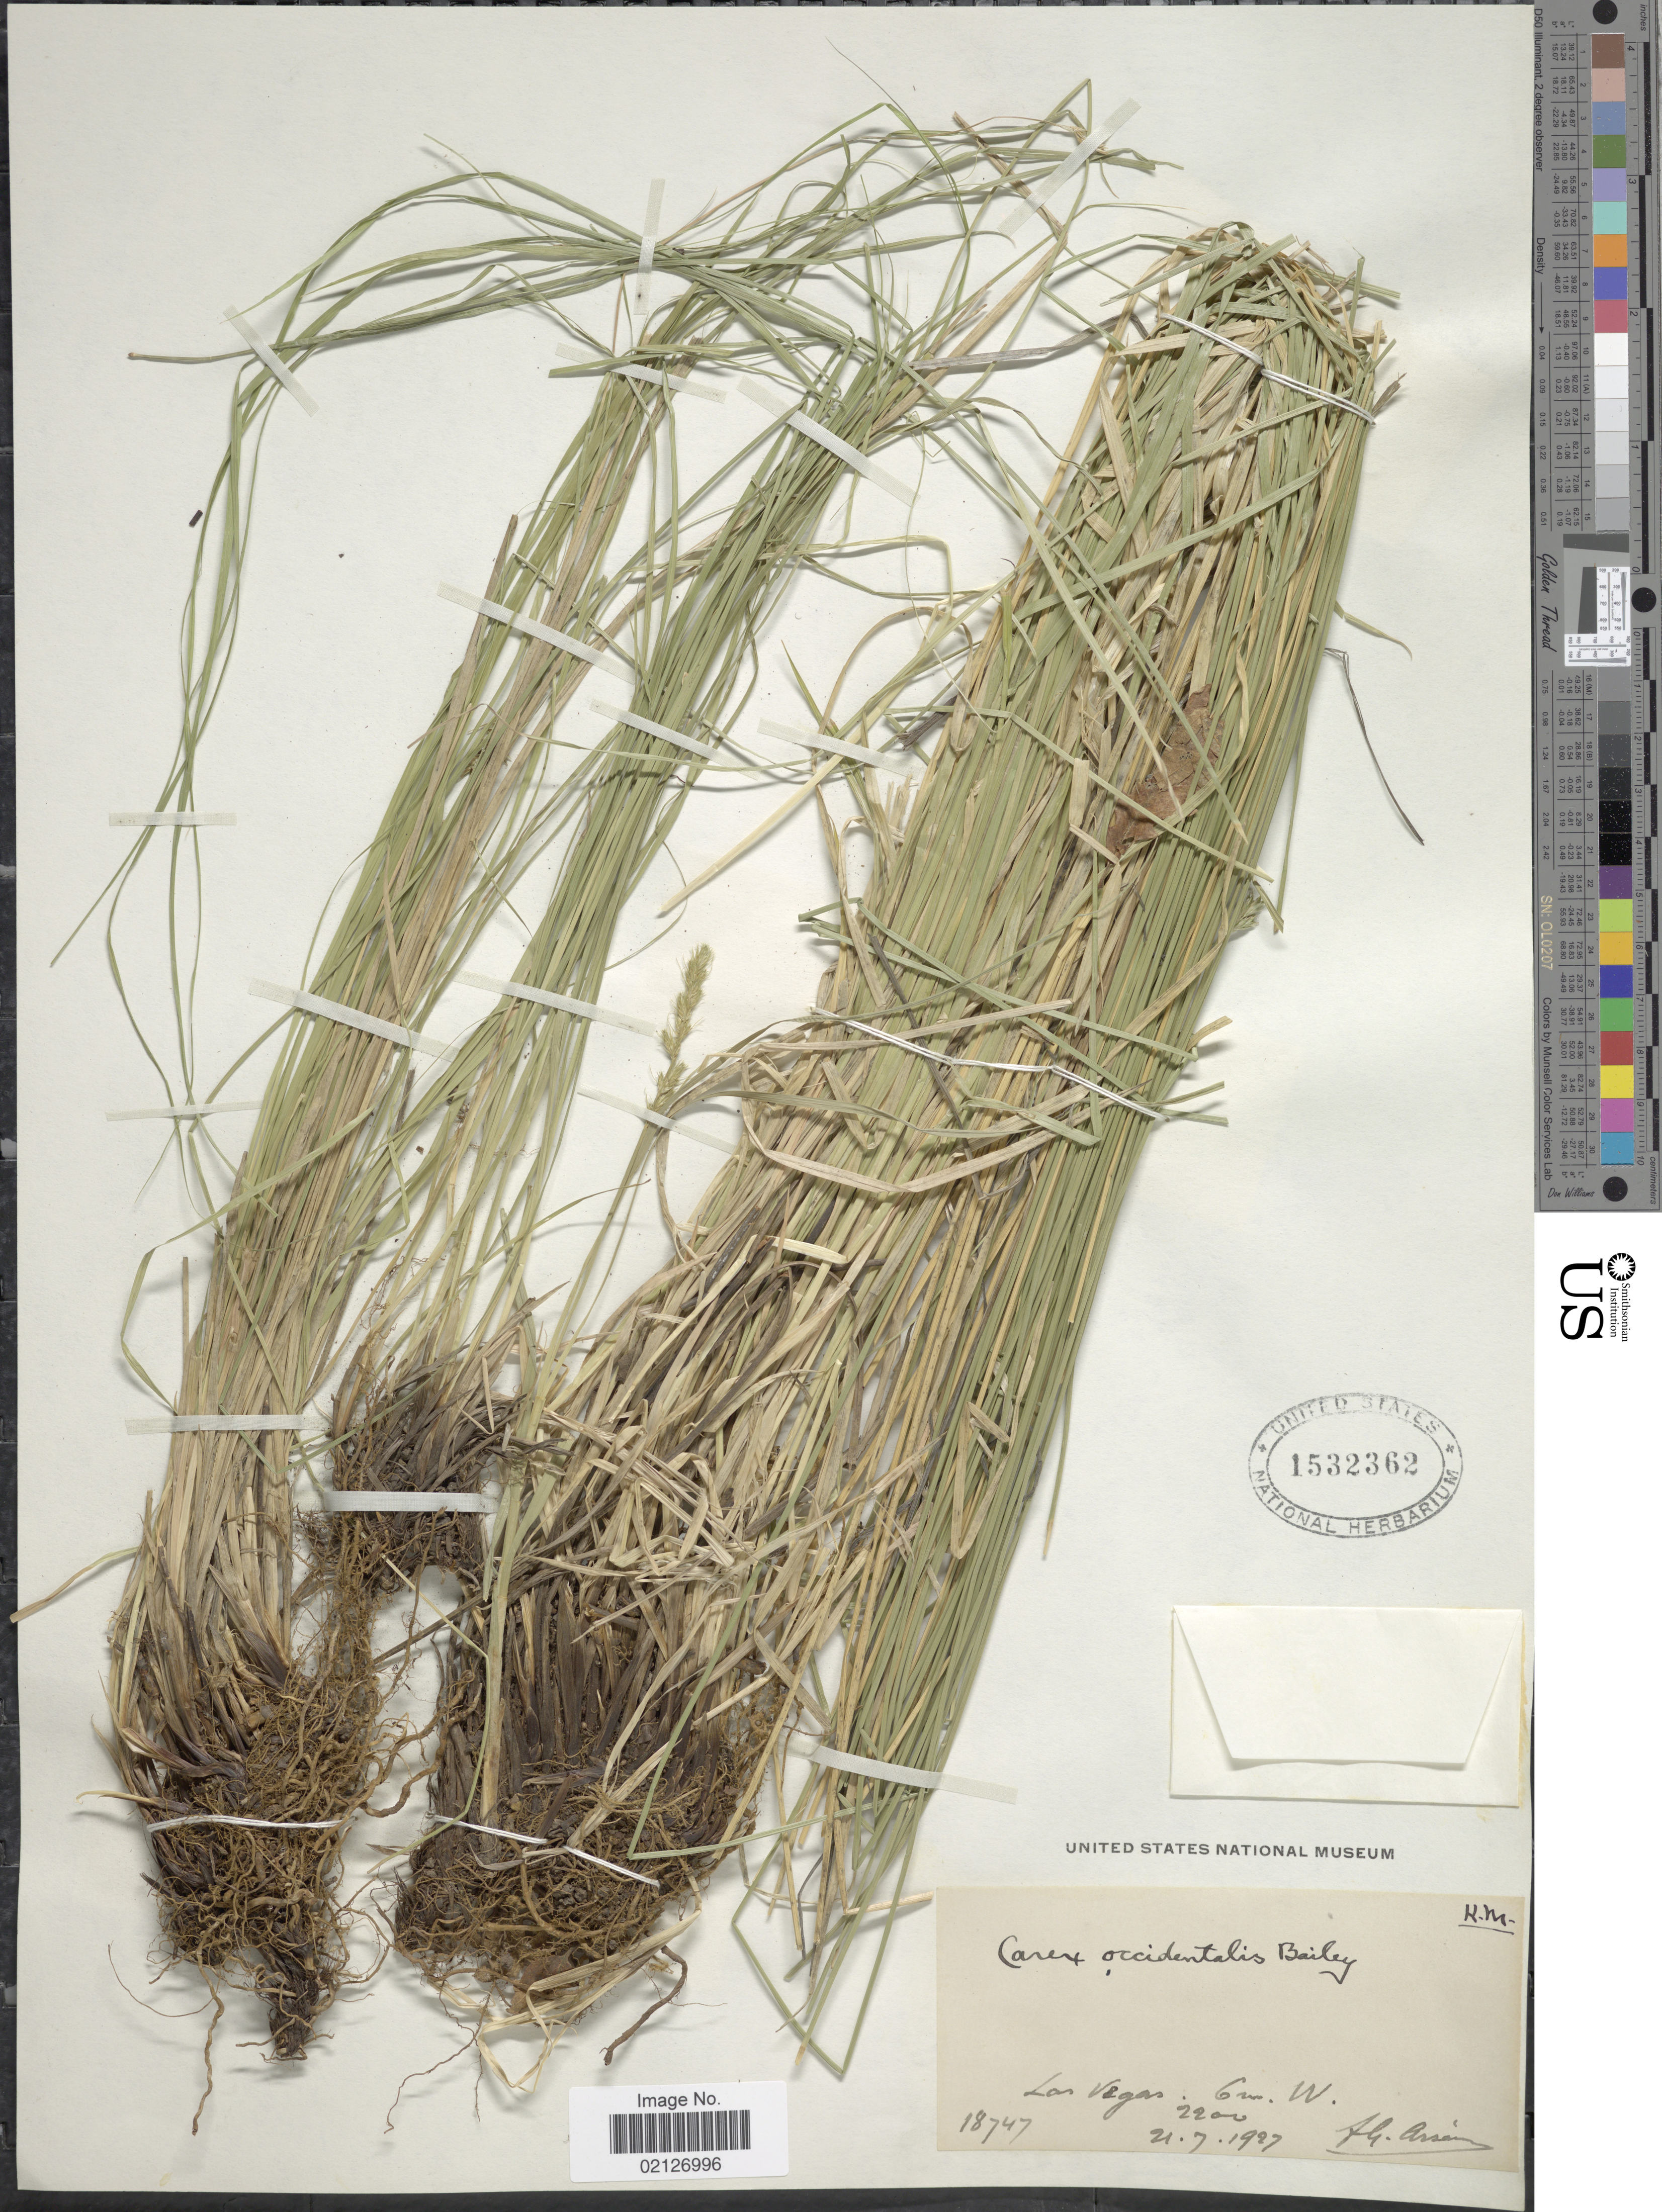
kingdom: Plantae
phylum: Tracheophyta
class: Liliopsida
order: Poales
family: Cyperaceae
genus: Carex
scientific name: Carex occidentalis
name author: L.H. Bailey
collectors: Bro. G. Arsène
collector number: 18747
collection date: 1927-07-21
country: United States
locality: Las Vegas, 6 mi. W.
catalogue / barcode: US 1532362